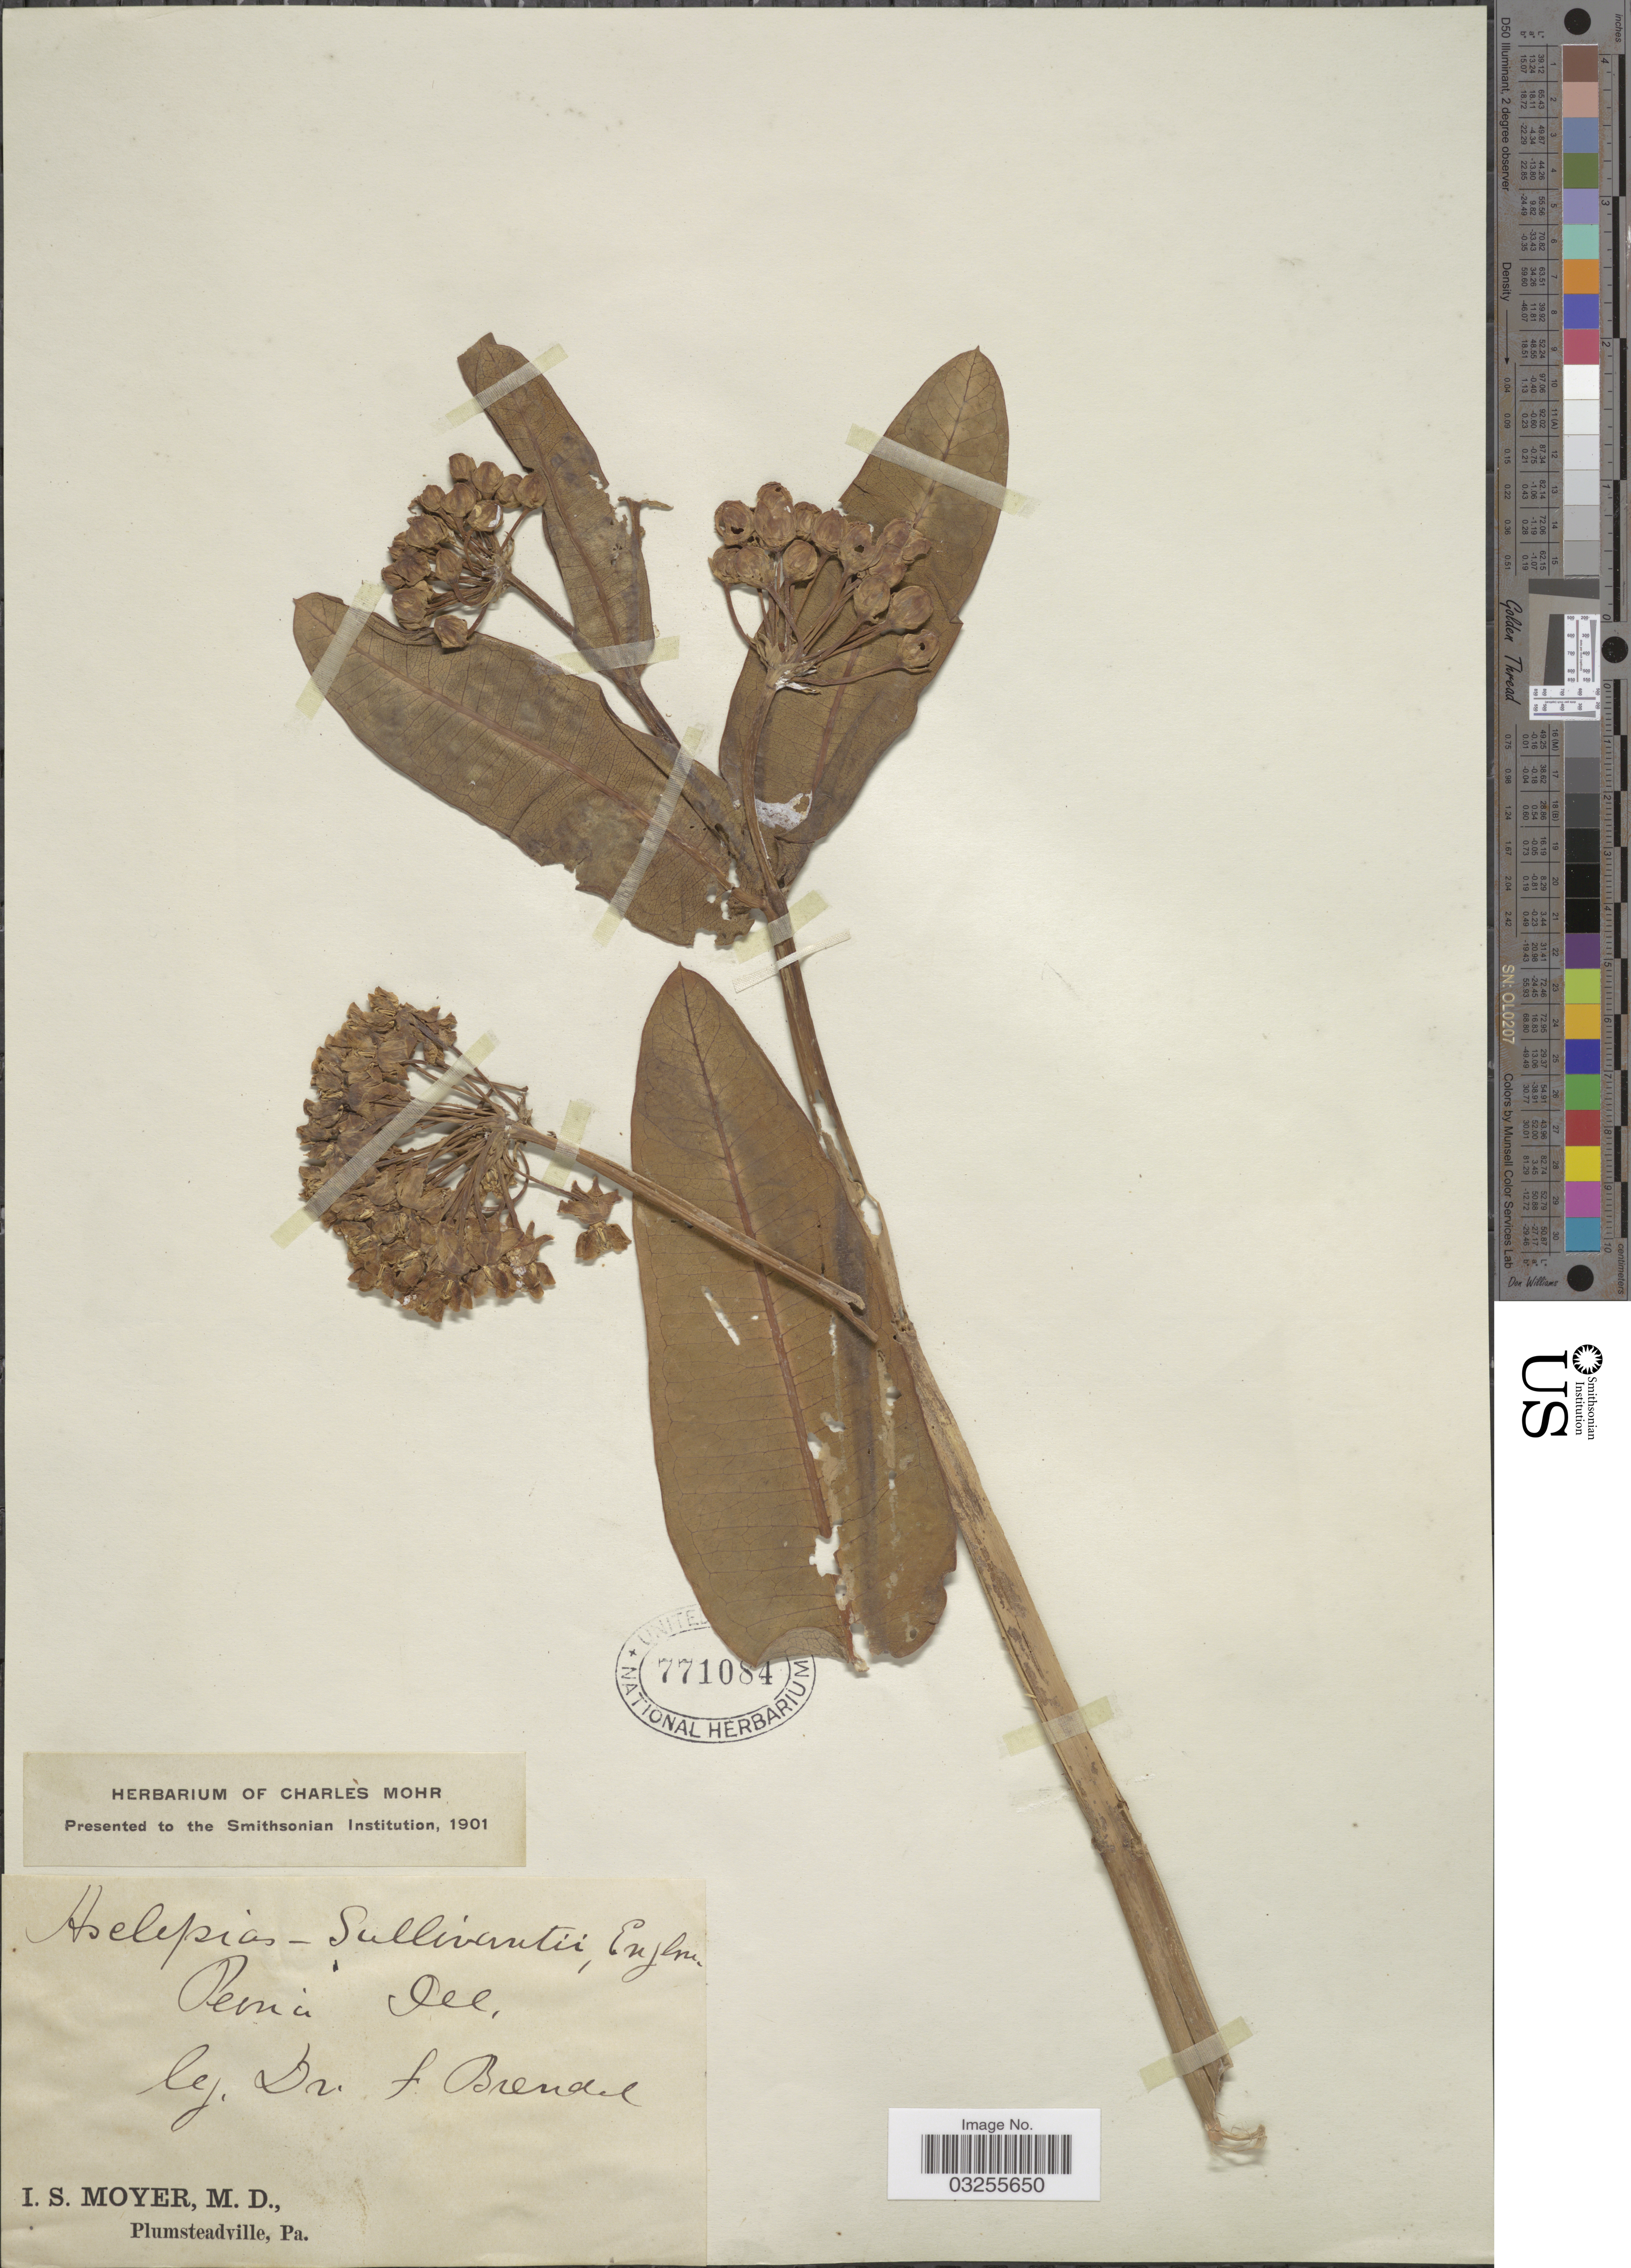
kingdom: Plantae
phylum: Tracheophyta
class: Magnoliopsida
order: Gentianales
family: Apocynaceae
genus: Asclepias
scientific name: Asclepias sullivantii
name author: Engelm. ex A. Gray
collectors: F. Brendel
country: United States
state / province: Illinois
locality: Peoria. Ill.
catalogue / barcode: US 771084